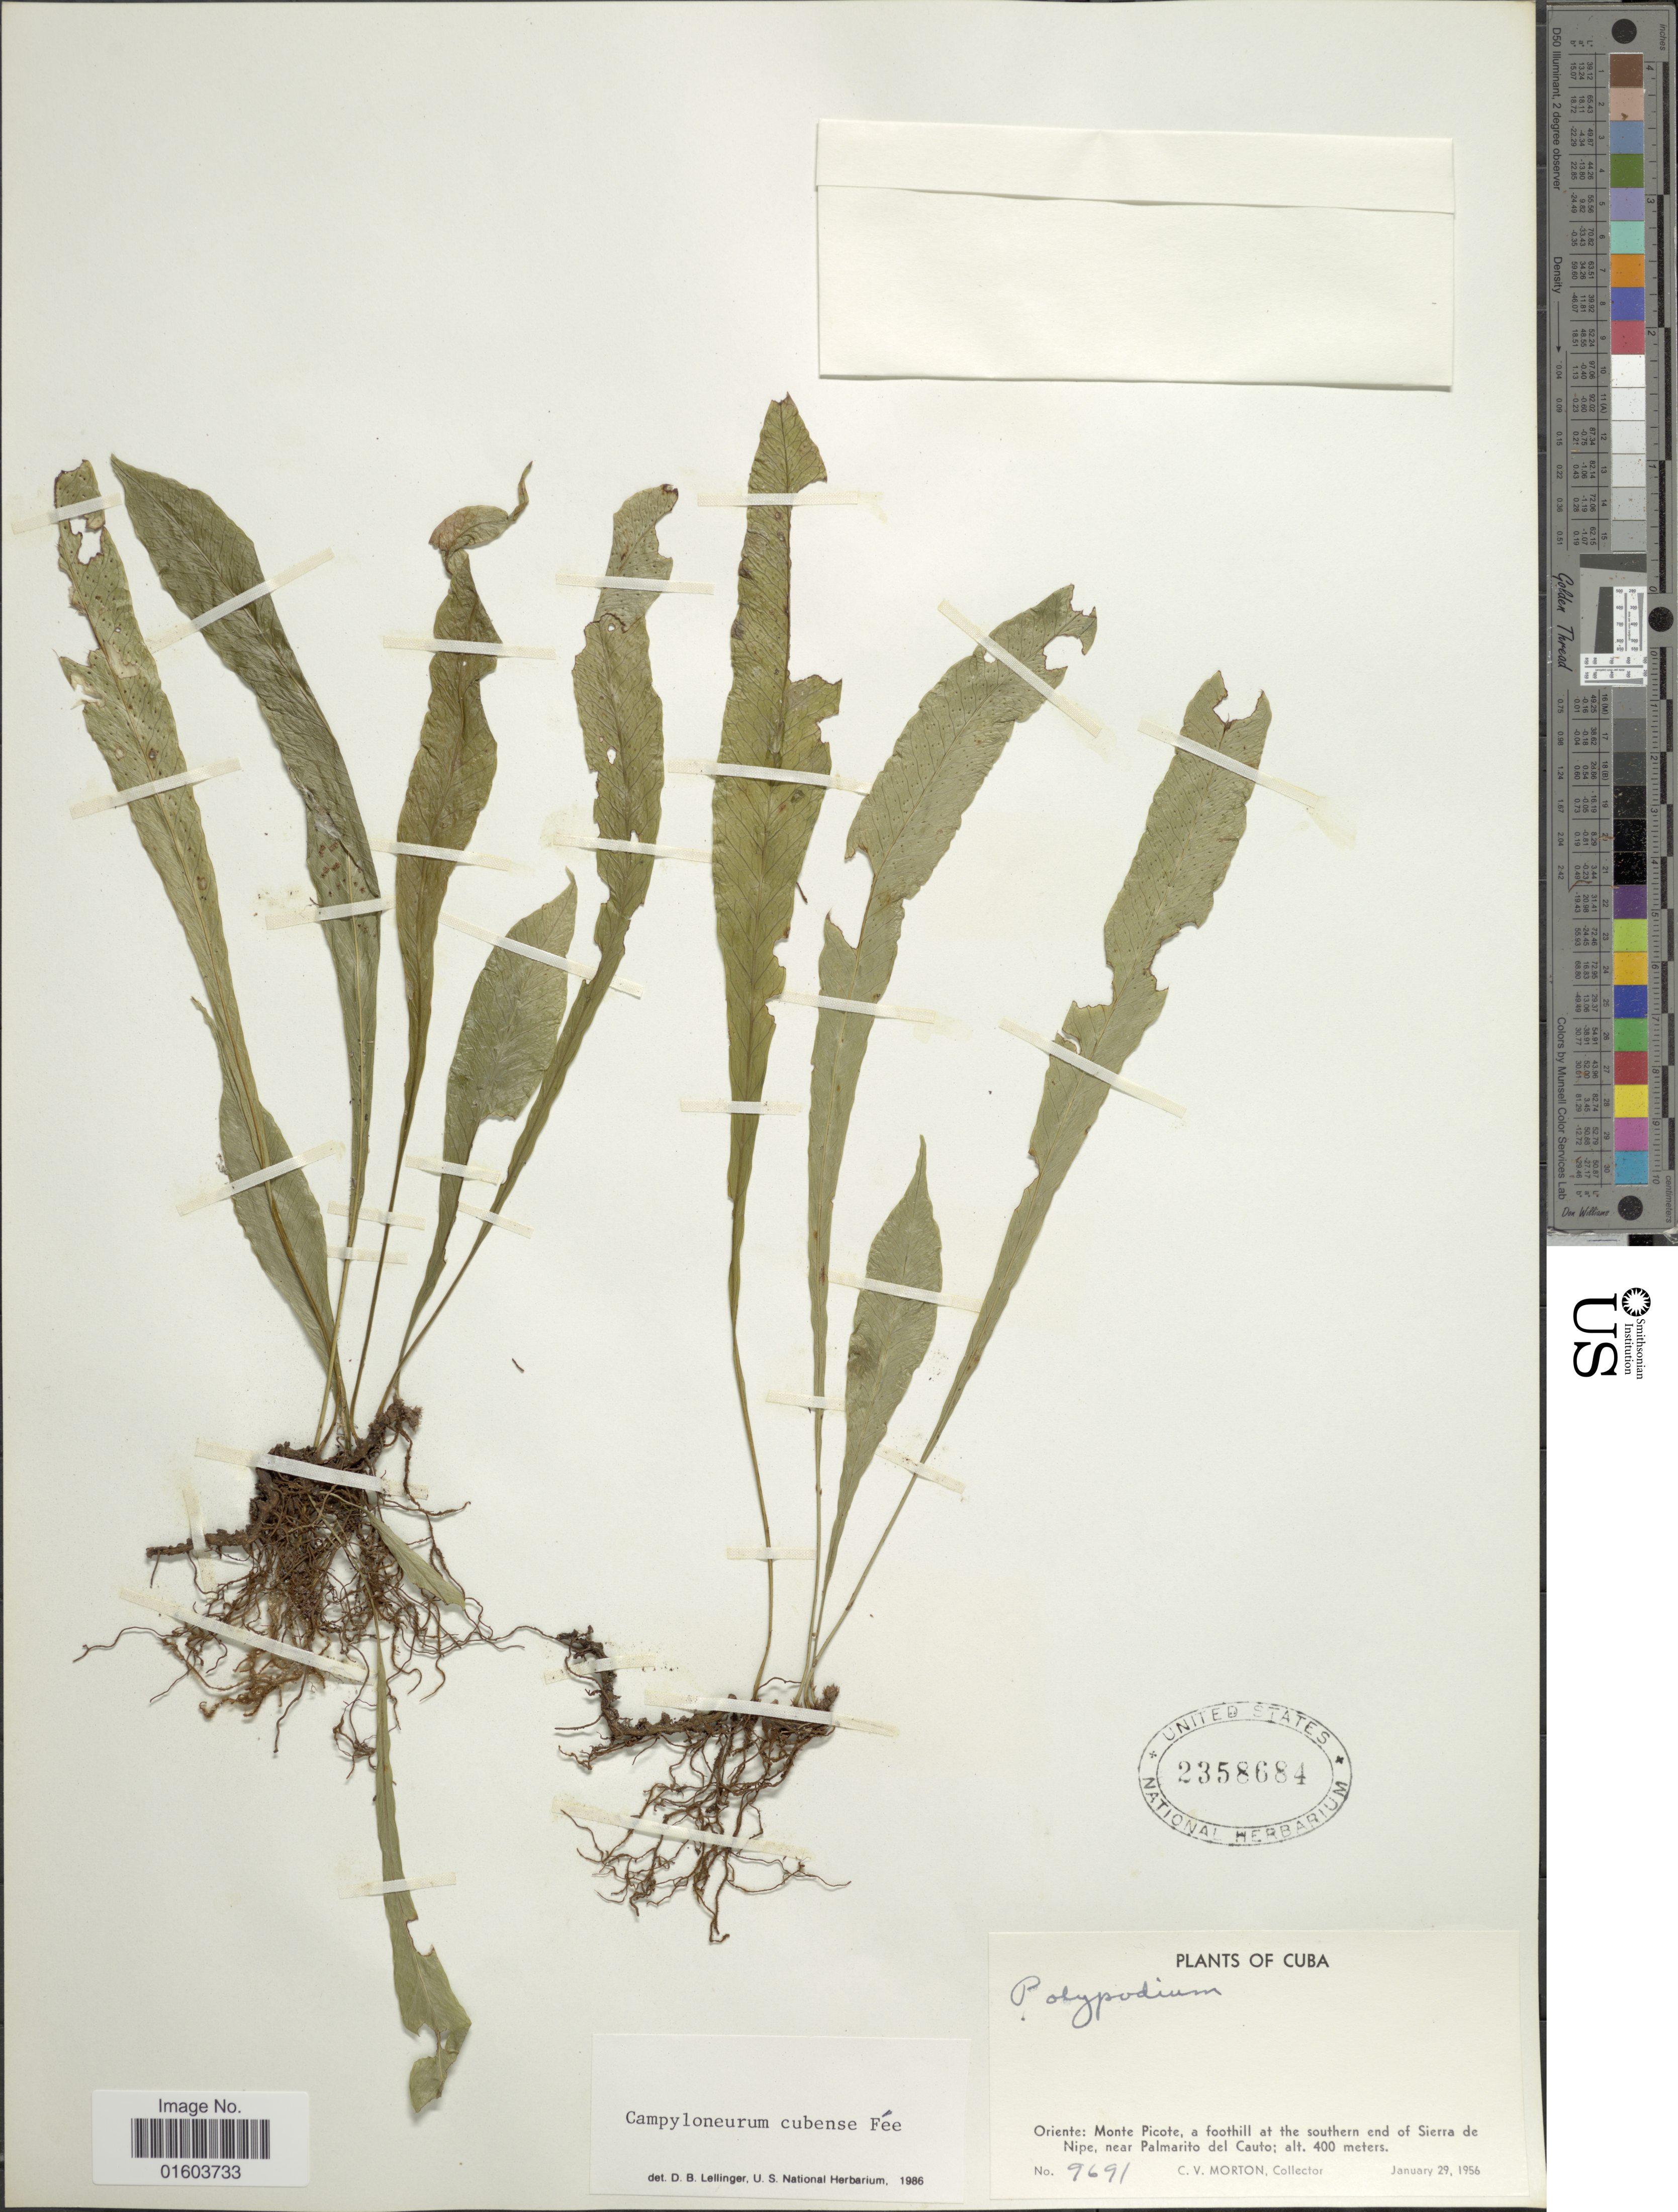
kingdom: Plantae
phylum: Tracheophyta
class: Polypodiopsida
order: Polypodiales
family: Polypodiaceae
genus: Campyloneurum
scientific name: Campyloneurum vexatum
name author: Ching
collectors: C. V. Morton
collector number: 9691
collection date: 1956-01-29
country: Cuba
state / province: Oriente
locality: Cuba, Oriente: Monte Picote, a foothill at the southern end of Sierra de Nipe, near Palmarito del Cauto.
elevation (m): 400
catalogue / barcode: US 2358684